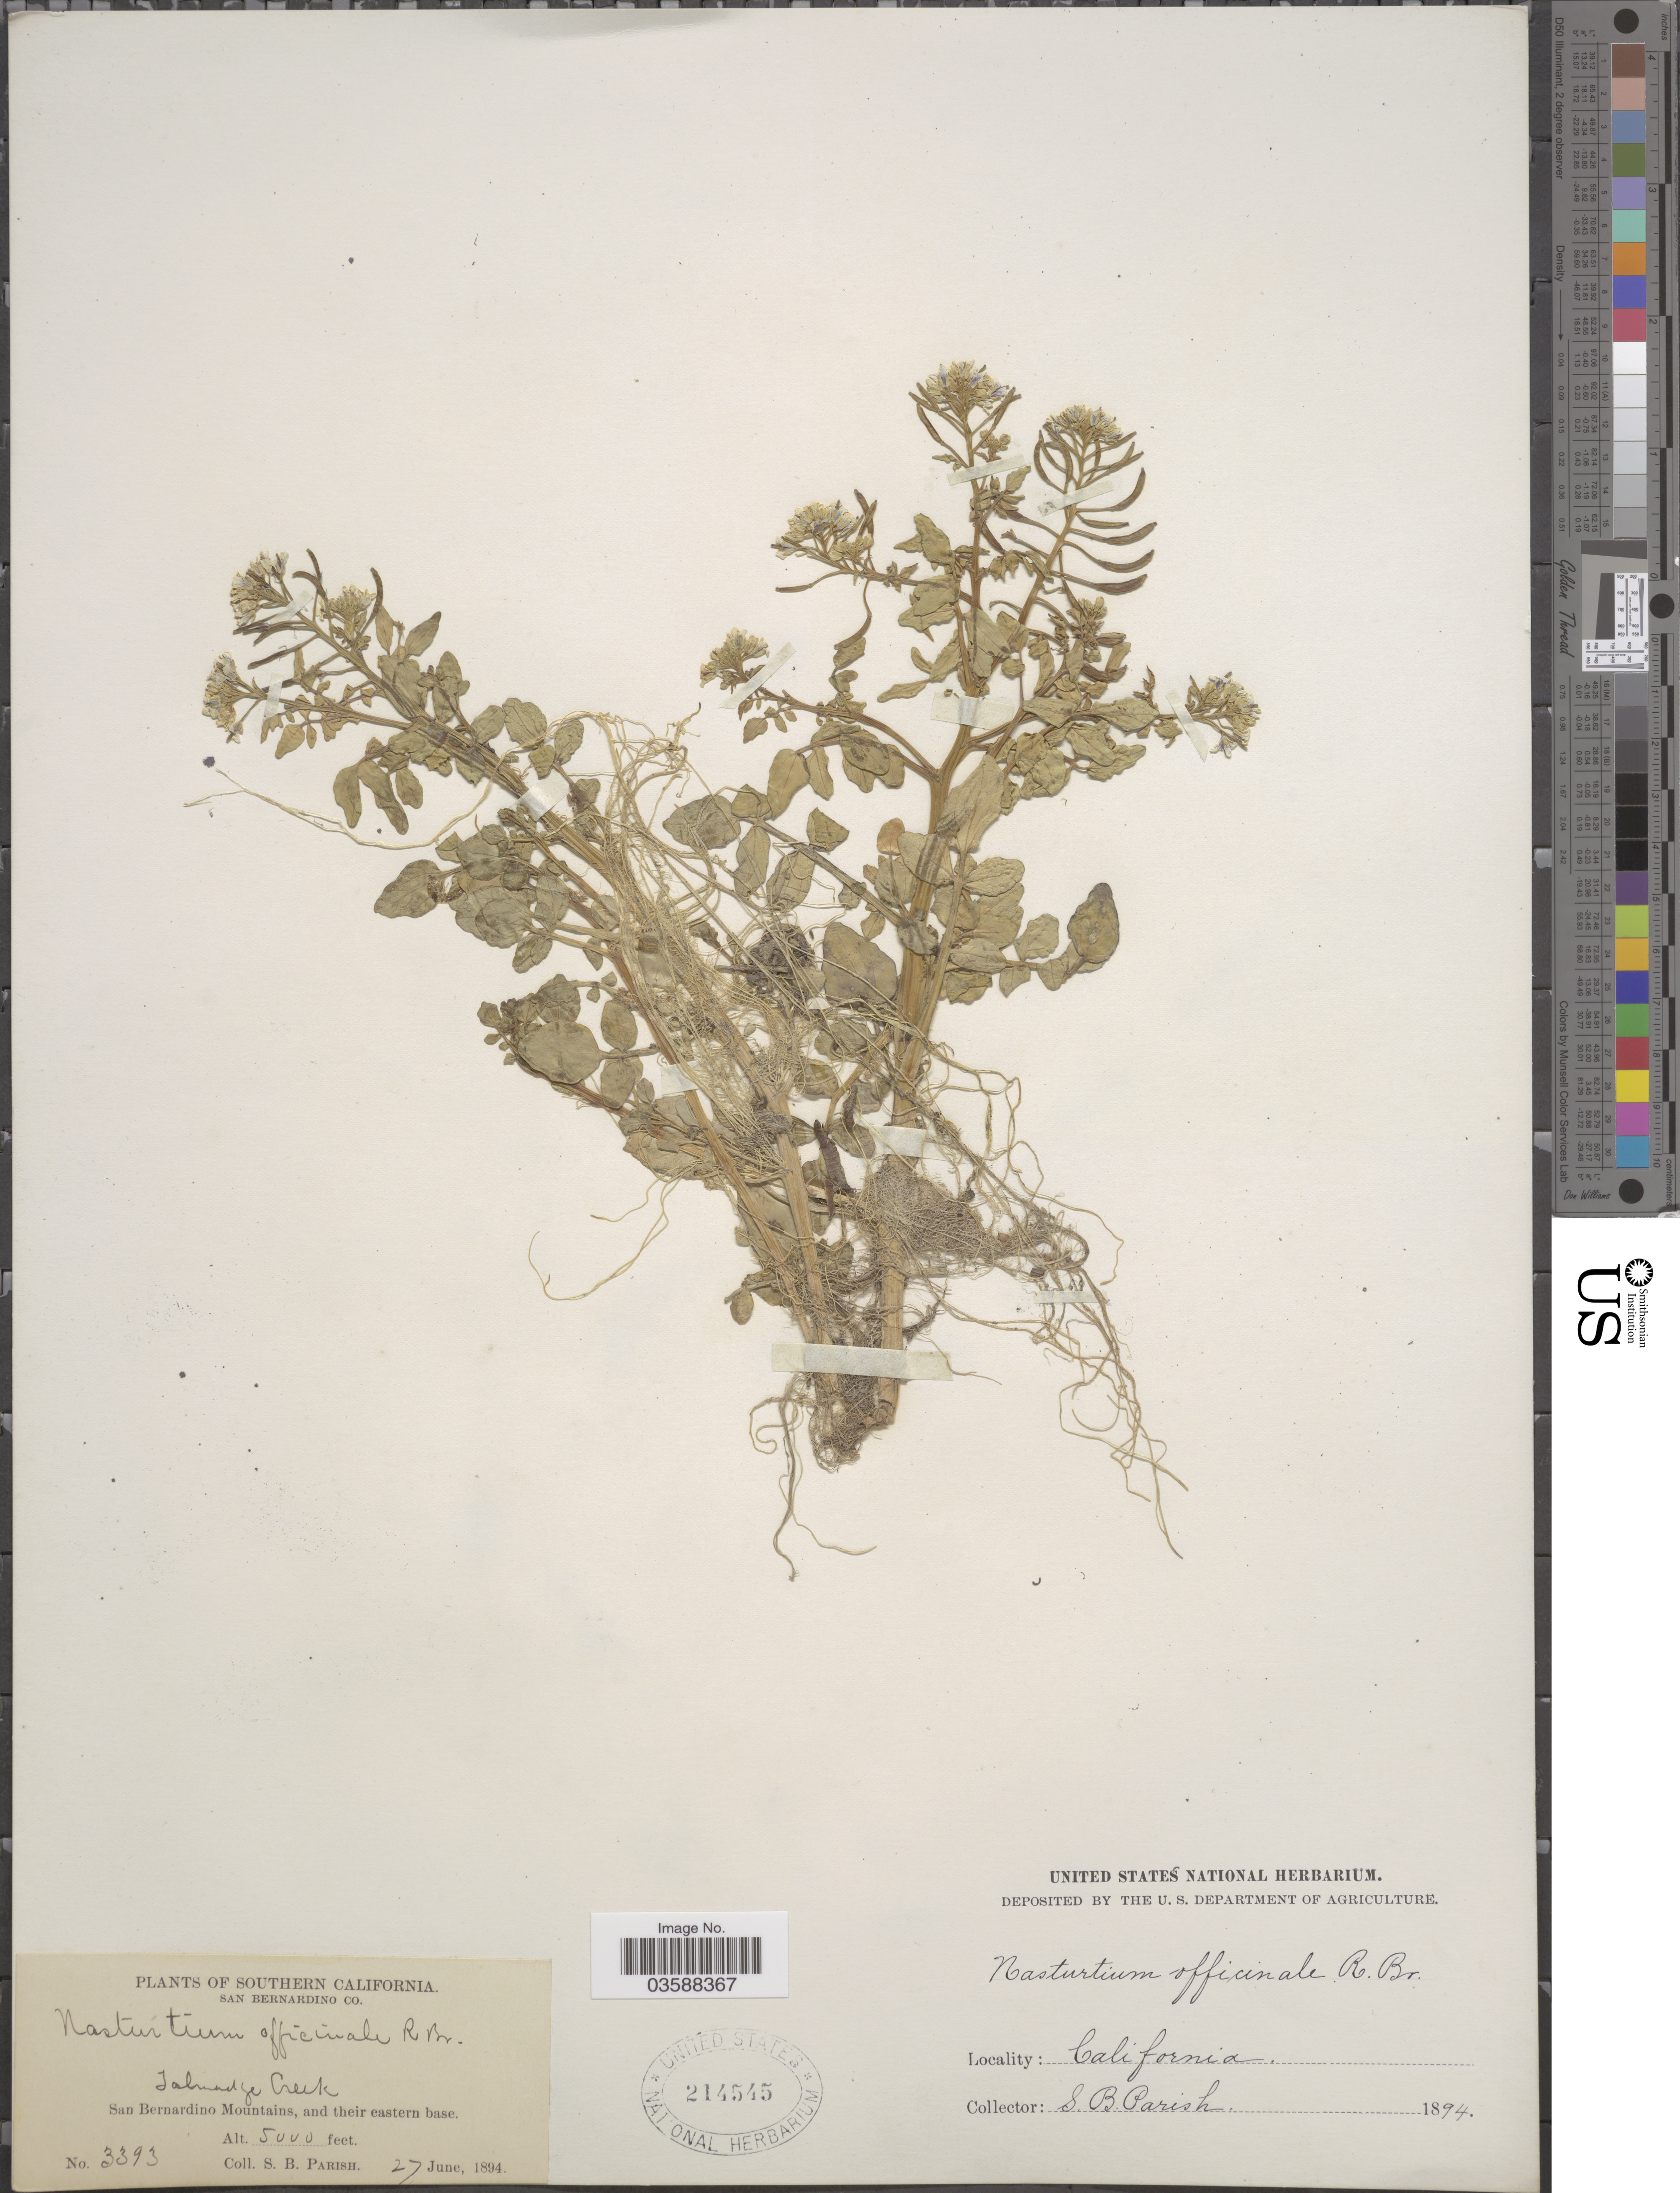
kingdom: Plantae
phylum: Tracheophyta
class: Magnoliopsida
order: Brassicales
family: Brassicaceae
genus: Nasturtium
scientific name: Nasturtium officinale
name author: R. Br.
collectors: S. B. Parish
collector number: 3393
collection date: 1894-06-27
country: United States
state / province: California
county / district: San Bernardino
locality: Southern California; San Bernardino Co., Talmadge Creek, San Bernardino Mountains, and their eastern base.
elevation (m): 1524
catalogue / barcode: US 214545